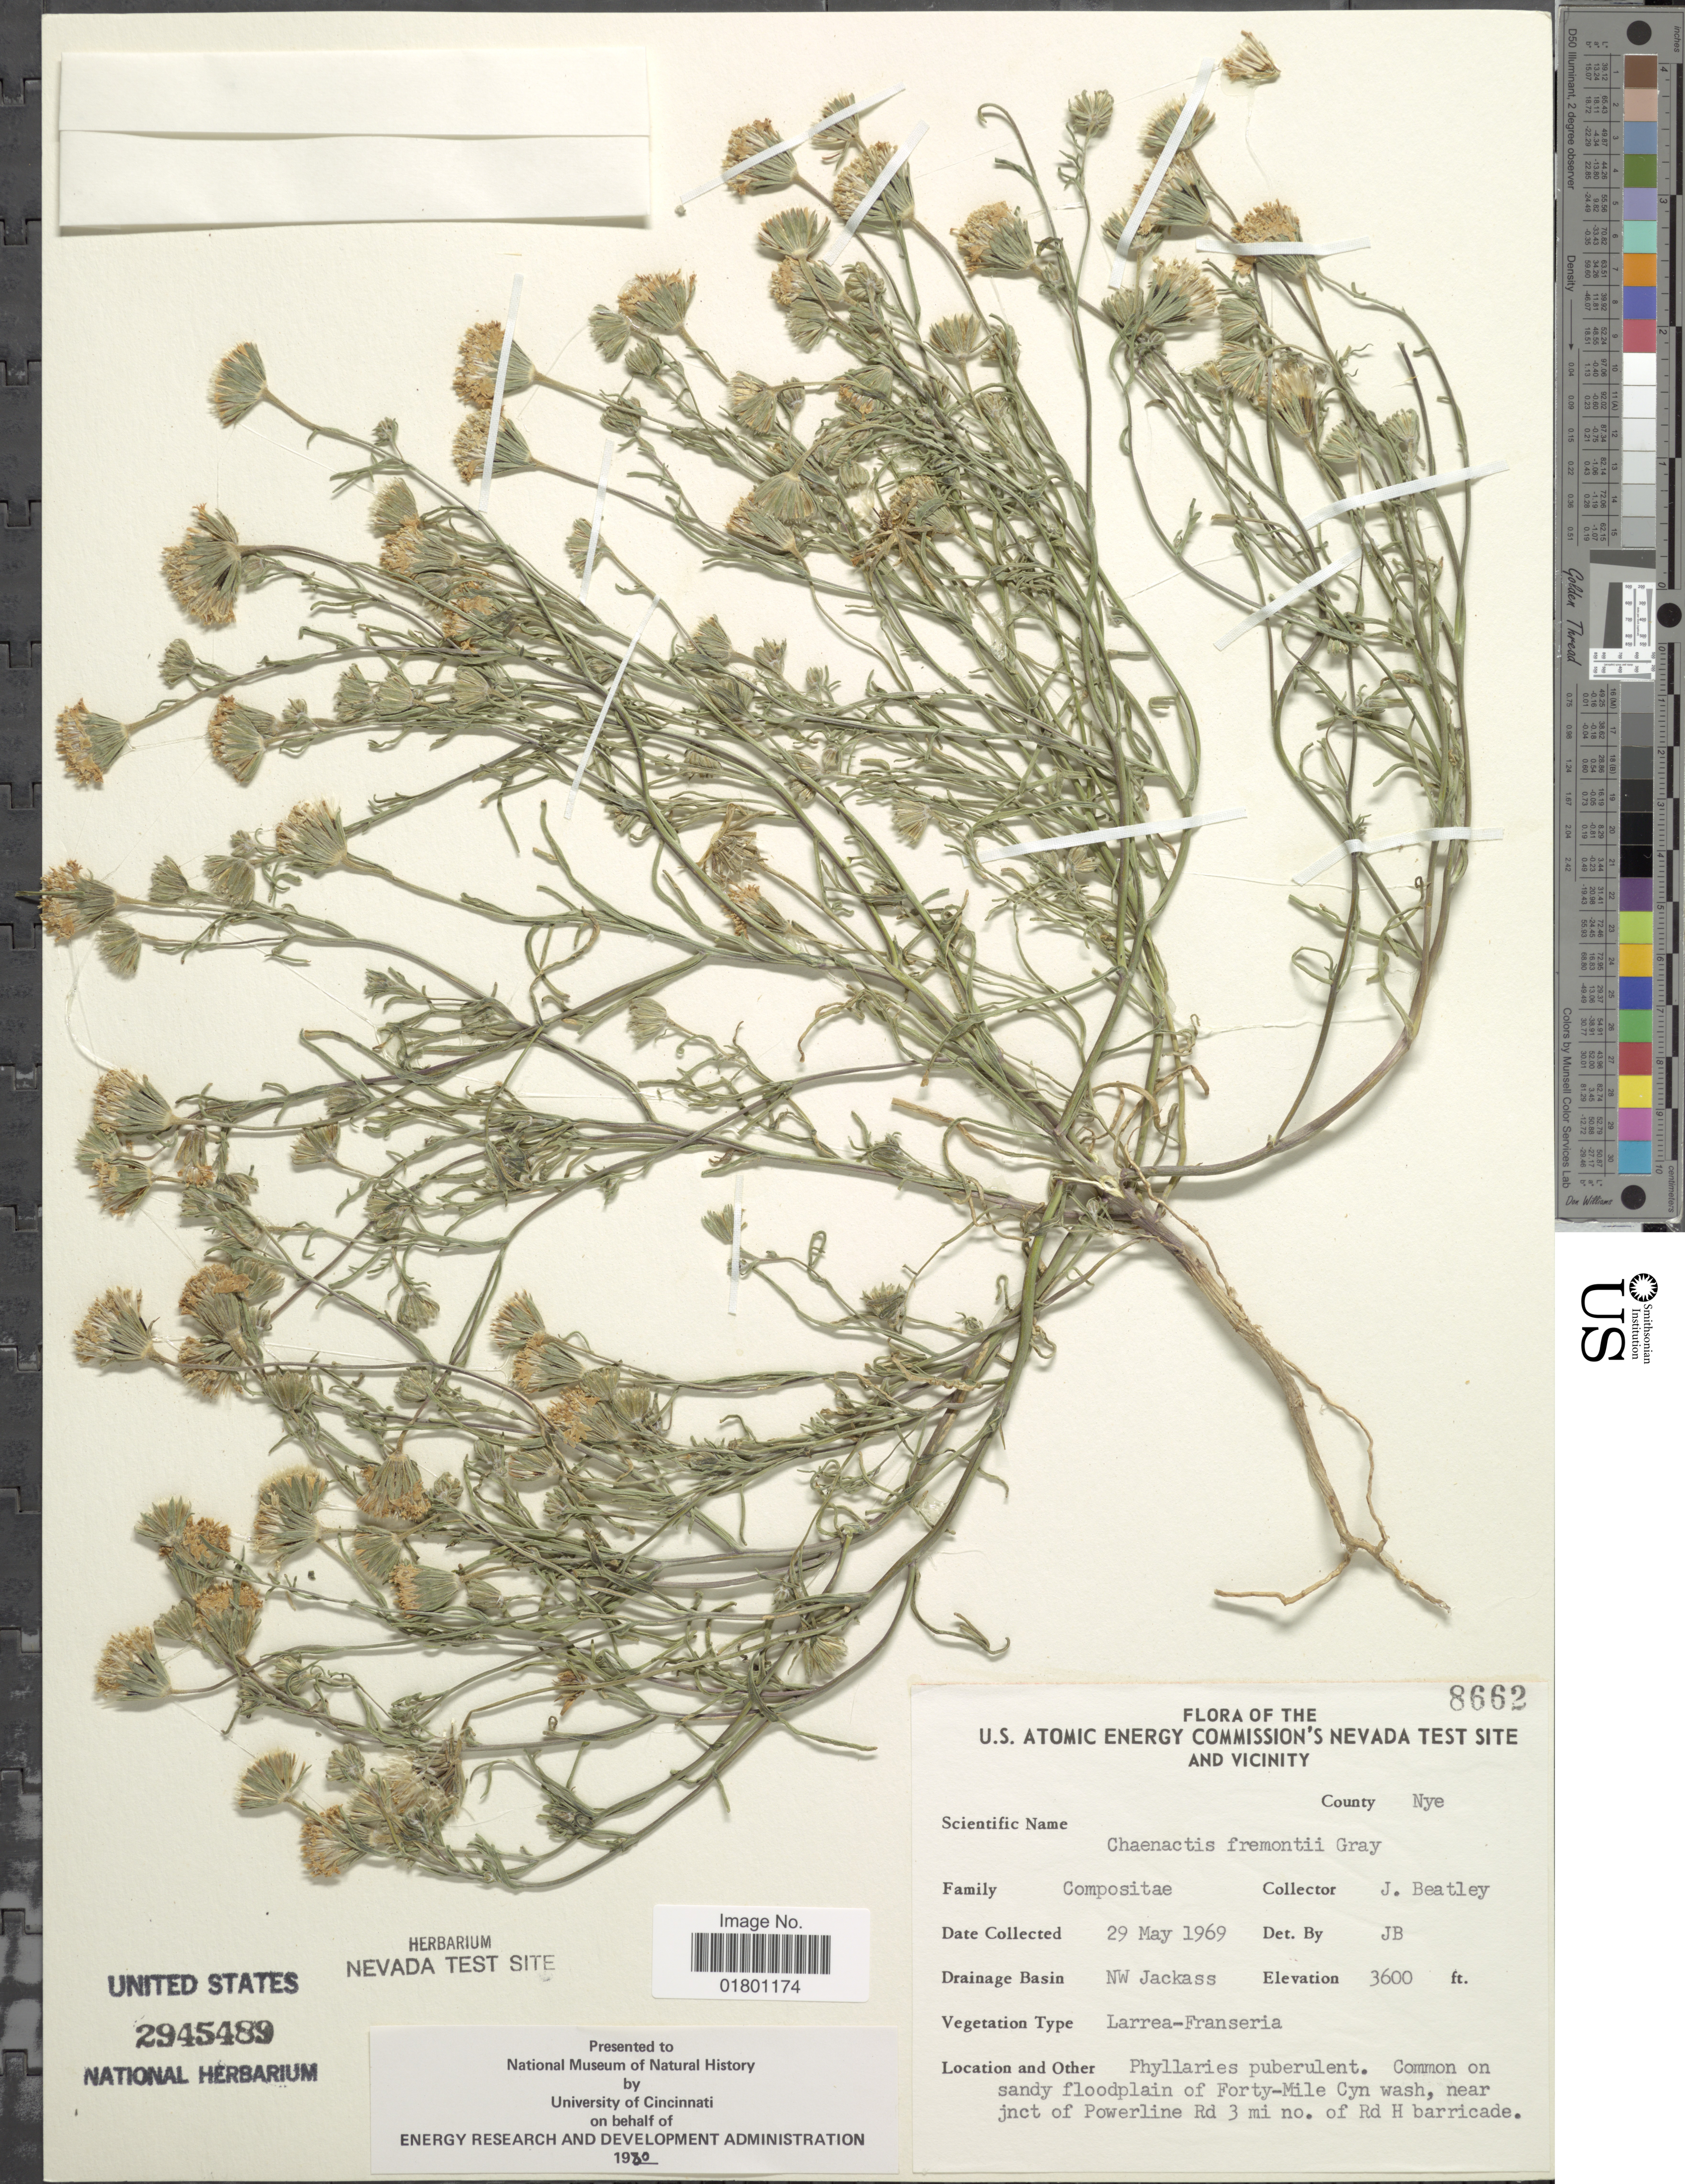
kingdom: Plantae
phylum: Tracheophyta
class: Magnoliopsida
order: Asterales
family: Asteraceae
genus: Chaenactis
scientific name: Chaenactis fremontii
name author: A. Gray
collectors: J. C. Beatley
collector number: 8662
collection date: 1969-05-29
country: United States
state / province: Nevada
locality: U.S. Atomic Energy Commission's Nevada Test Site and Vicinity, County Nye, NW Jackass, Common on sandy floodplain of Forty-Mile Cyn wash, near jnct of Powerline Rd 3 mi no. of Rd H barricade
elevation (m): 1097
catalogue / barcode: US 2945489